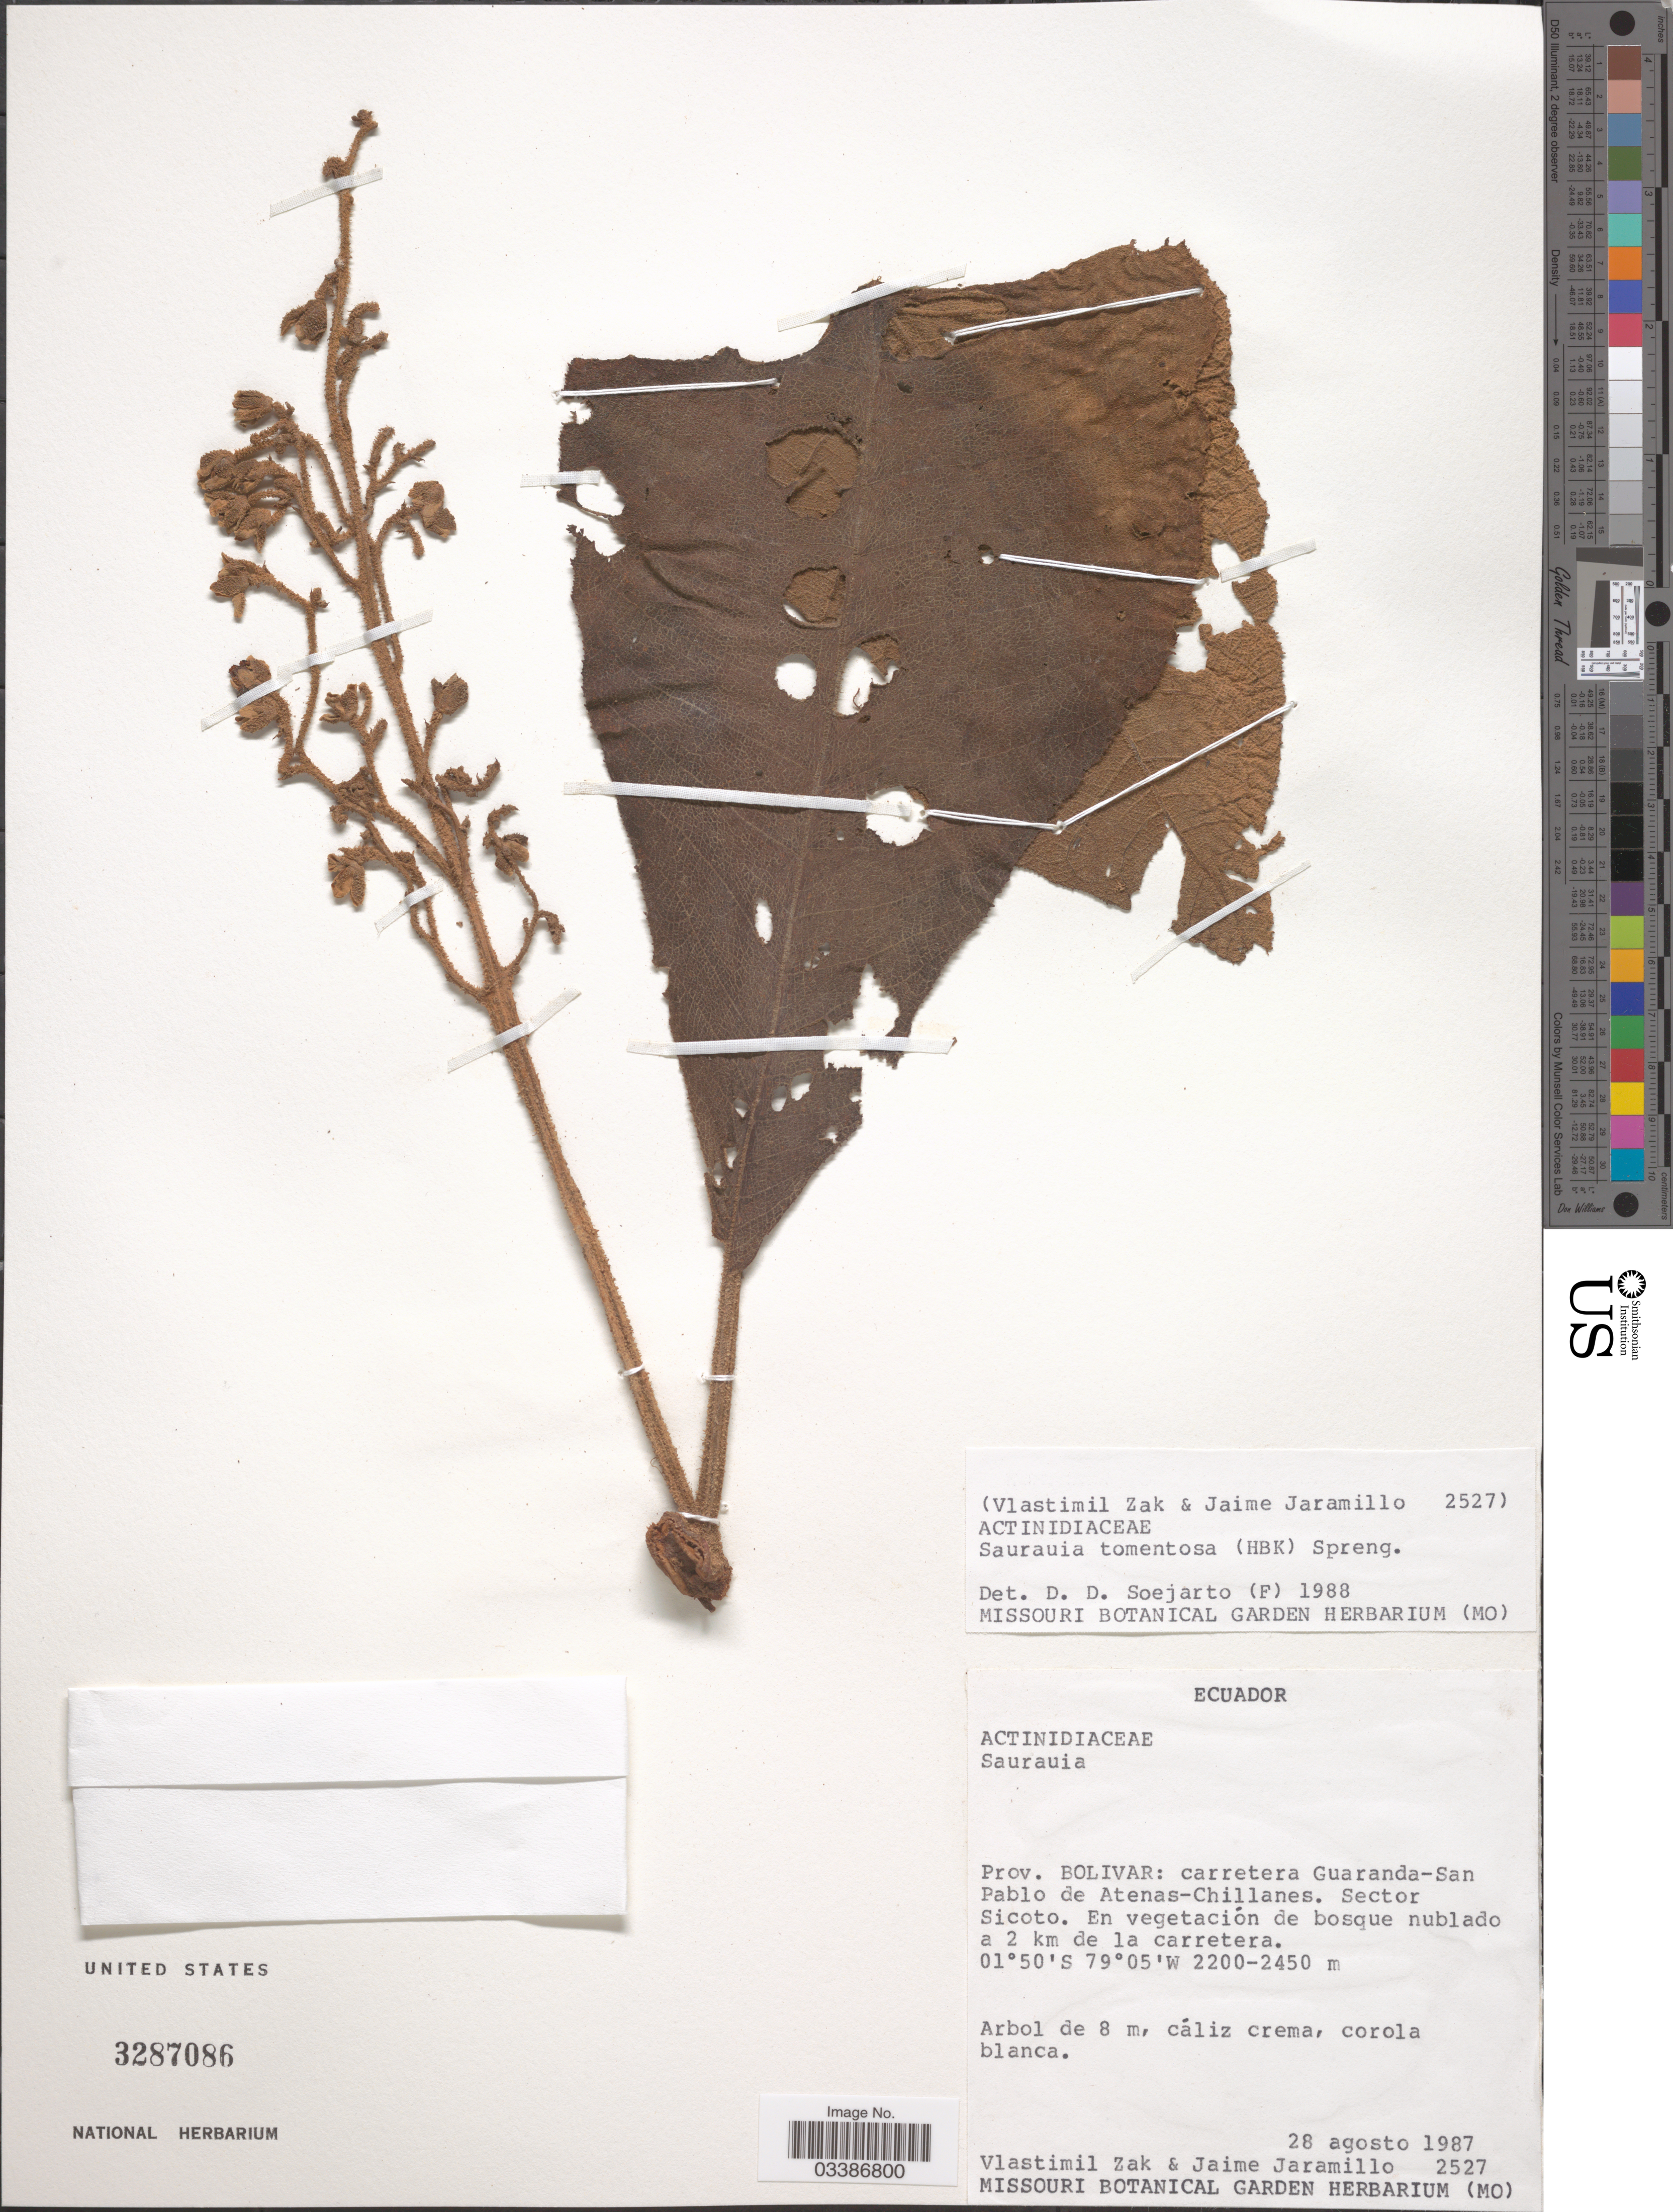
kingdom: Plantae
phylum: Tracheophyta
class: Magnoliopsida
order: Ericales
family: Actinidiaceae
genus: Saurauia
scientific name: Saurauia tomentosa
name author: (Kunth) Spreng.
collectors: V. Zak & J. Jaramillo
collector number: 2527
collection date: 1987-08-28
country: Ecuador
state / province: Bolívar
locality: Carretera Guaranda-San Pablo de Atenas-Chillanes. Sector Sicoto. En vegetación de bosque nublado a 2 km de la carretera.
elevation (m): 2200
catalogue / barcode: US 3287086